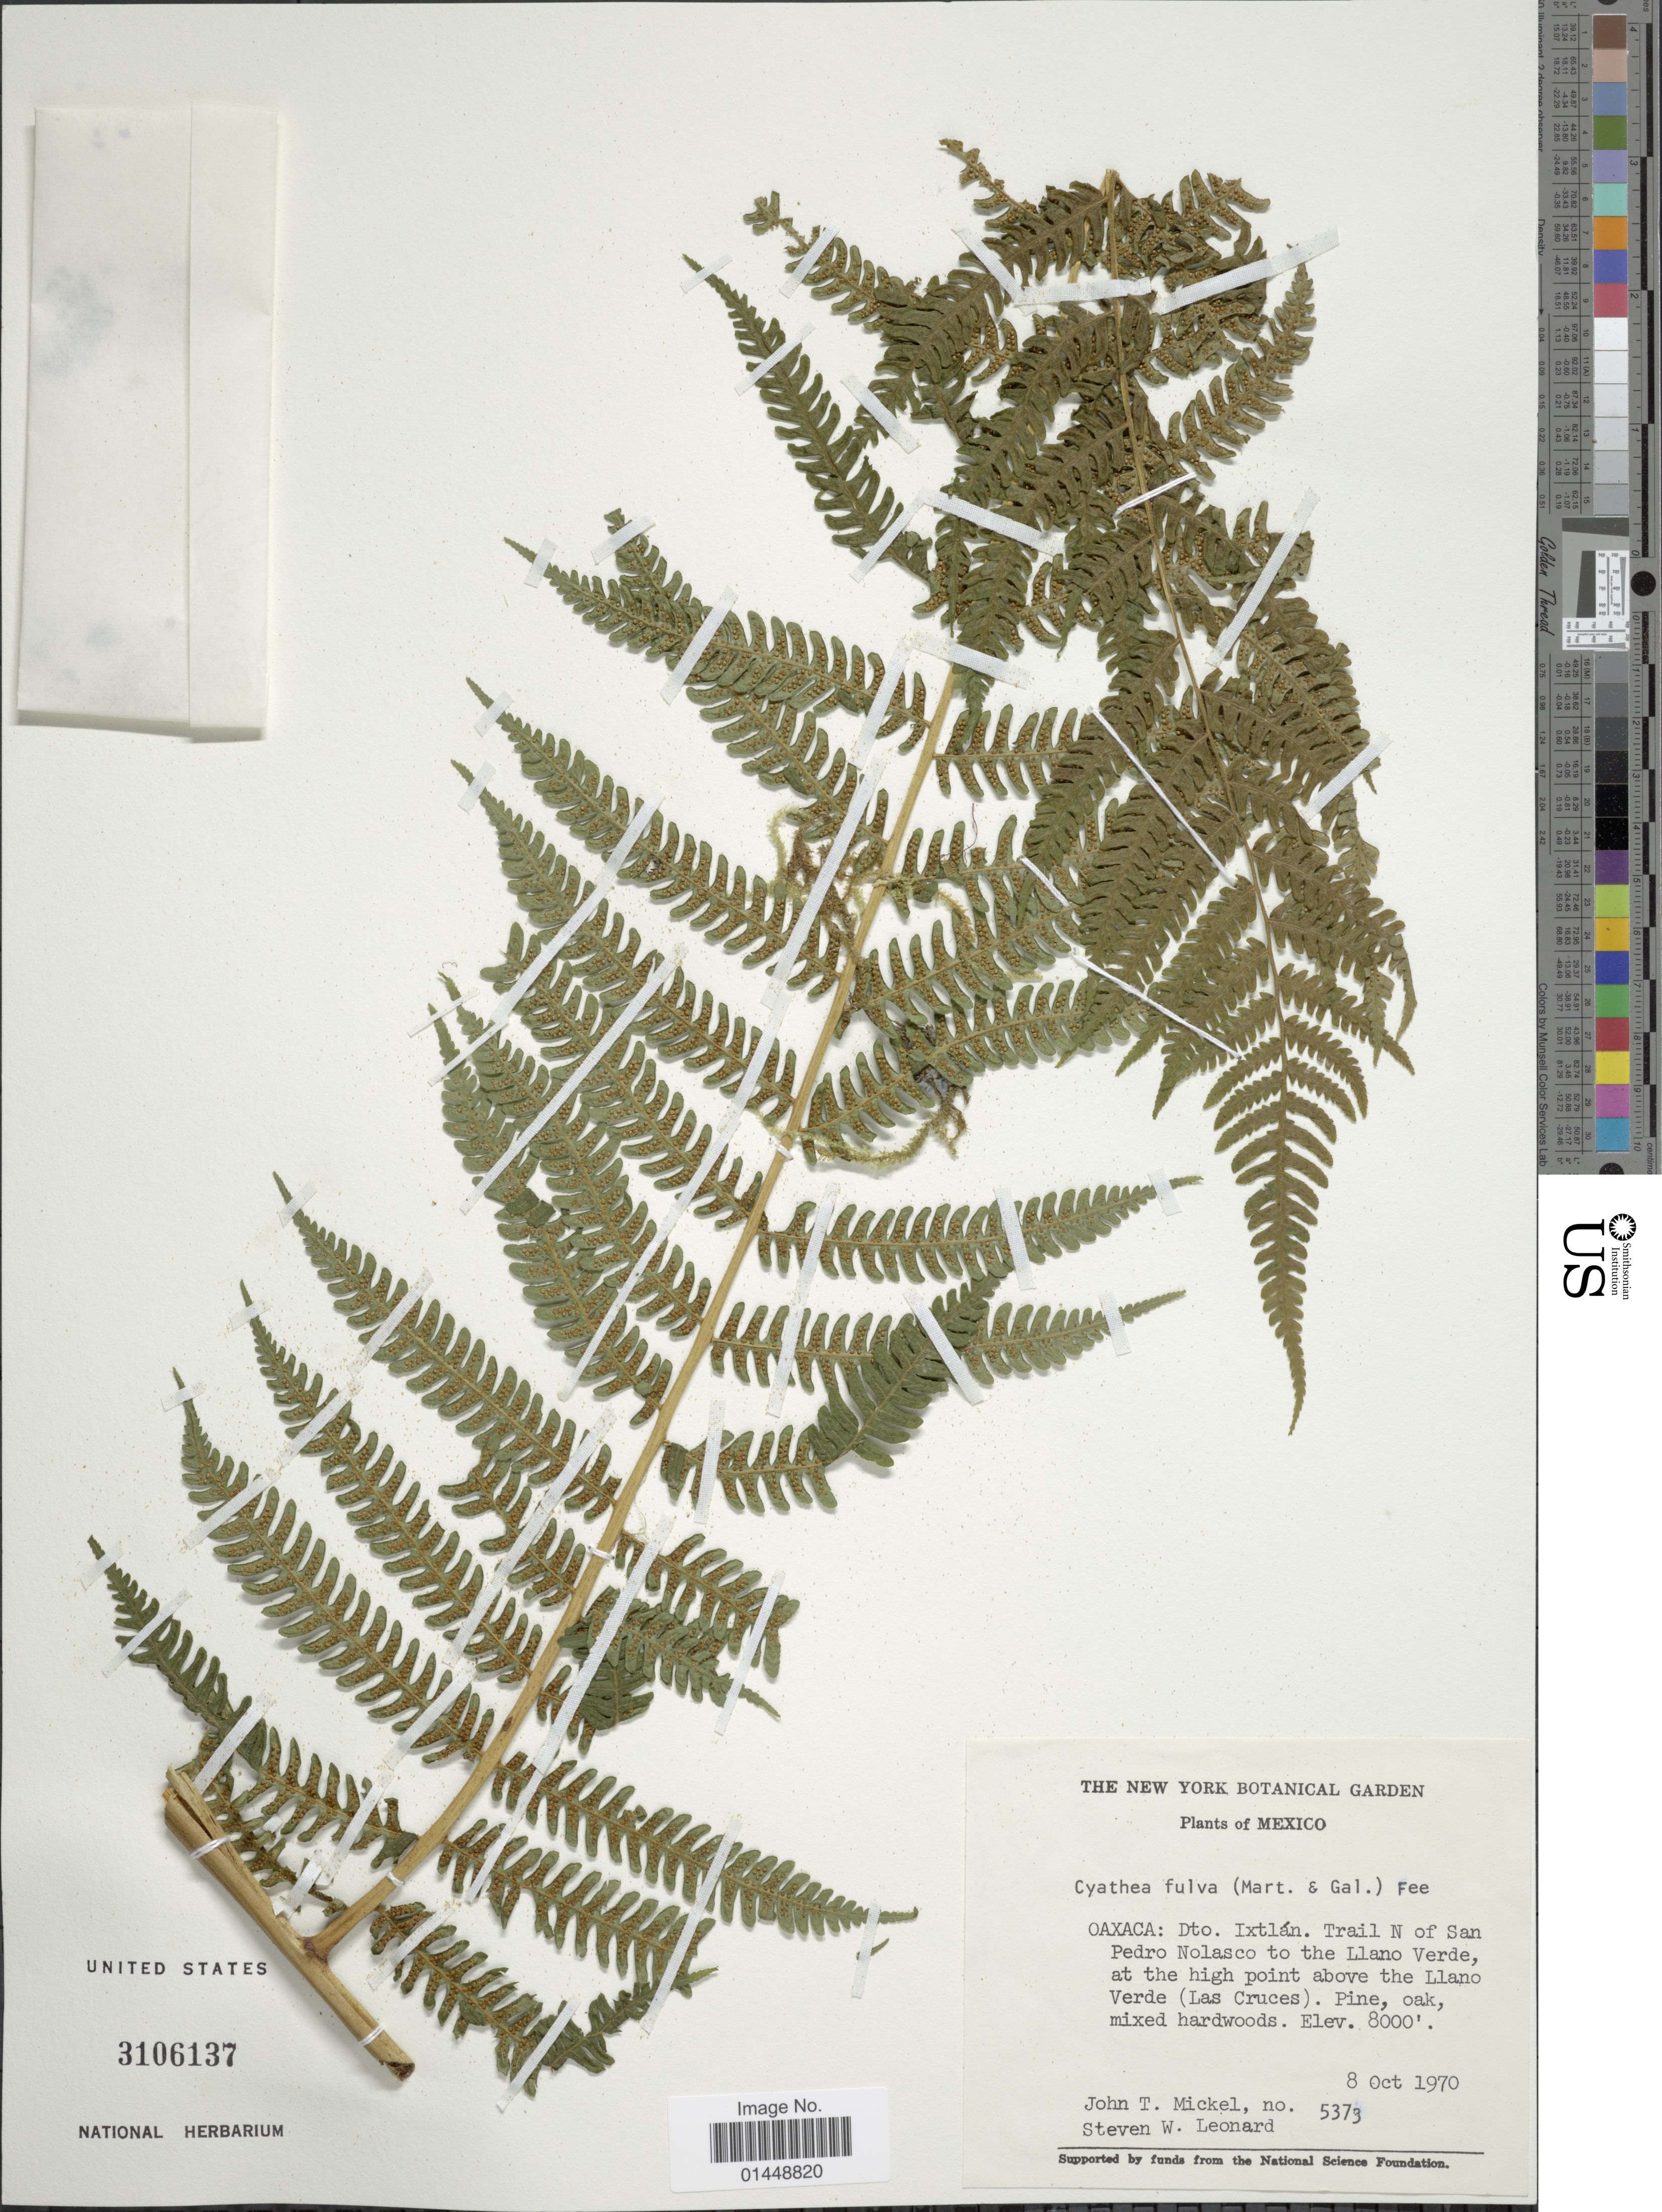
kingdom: Plantae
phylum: Tracheophyta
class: Polypodiopsida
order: Cyatheales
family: Cyatheaceae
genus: Cyathea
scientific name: Cyathea fulva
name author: (M. Martens & Galeotti) Fée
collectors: J. T. Mickel & S. W. Leonard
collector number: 5373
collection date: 1970-10-08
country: Mexico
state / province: Oaxaca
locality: Oaxaca: Dto. Ixtlán. Trail N of San Pedro Nolasco to the Llano Verde, at the high point above the Llano Verde (Las Cruces)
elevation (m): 2438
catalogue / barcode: US 3106137